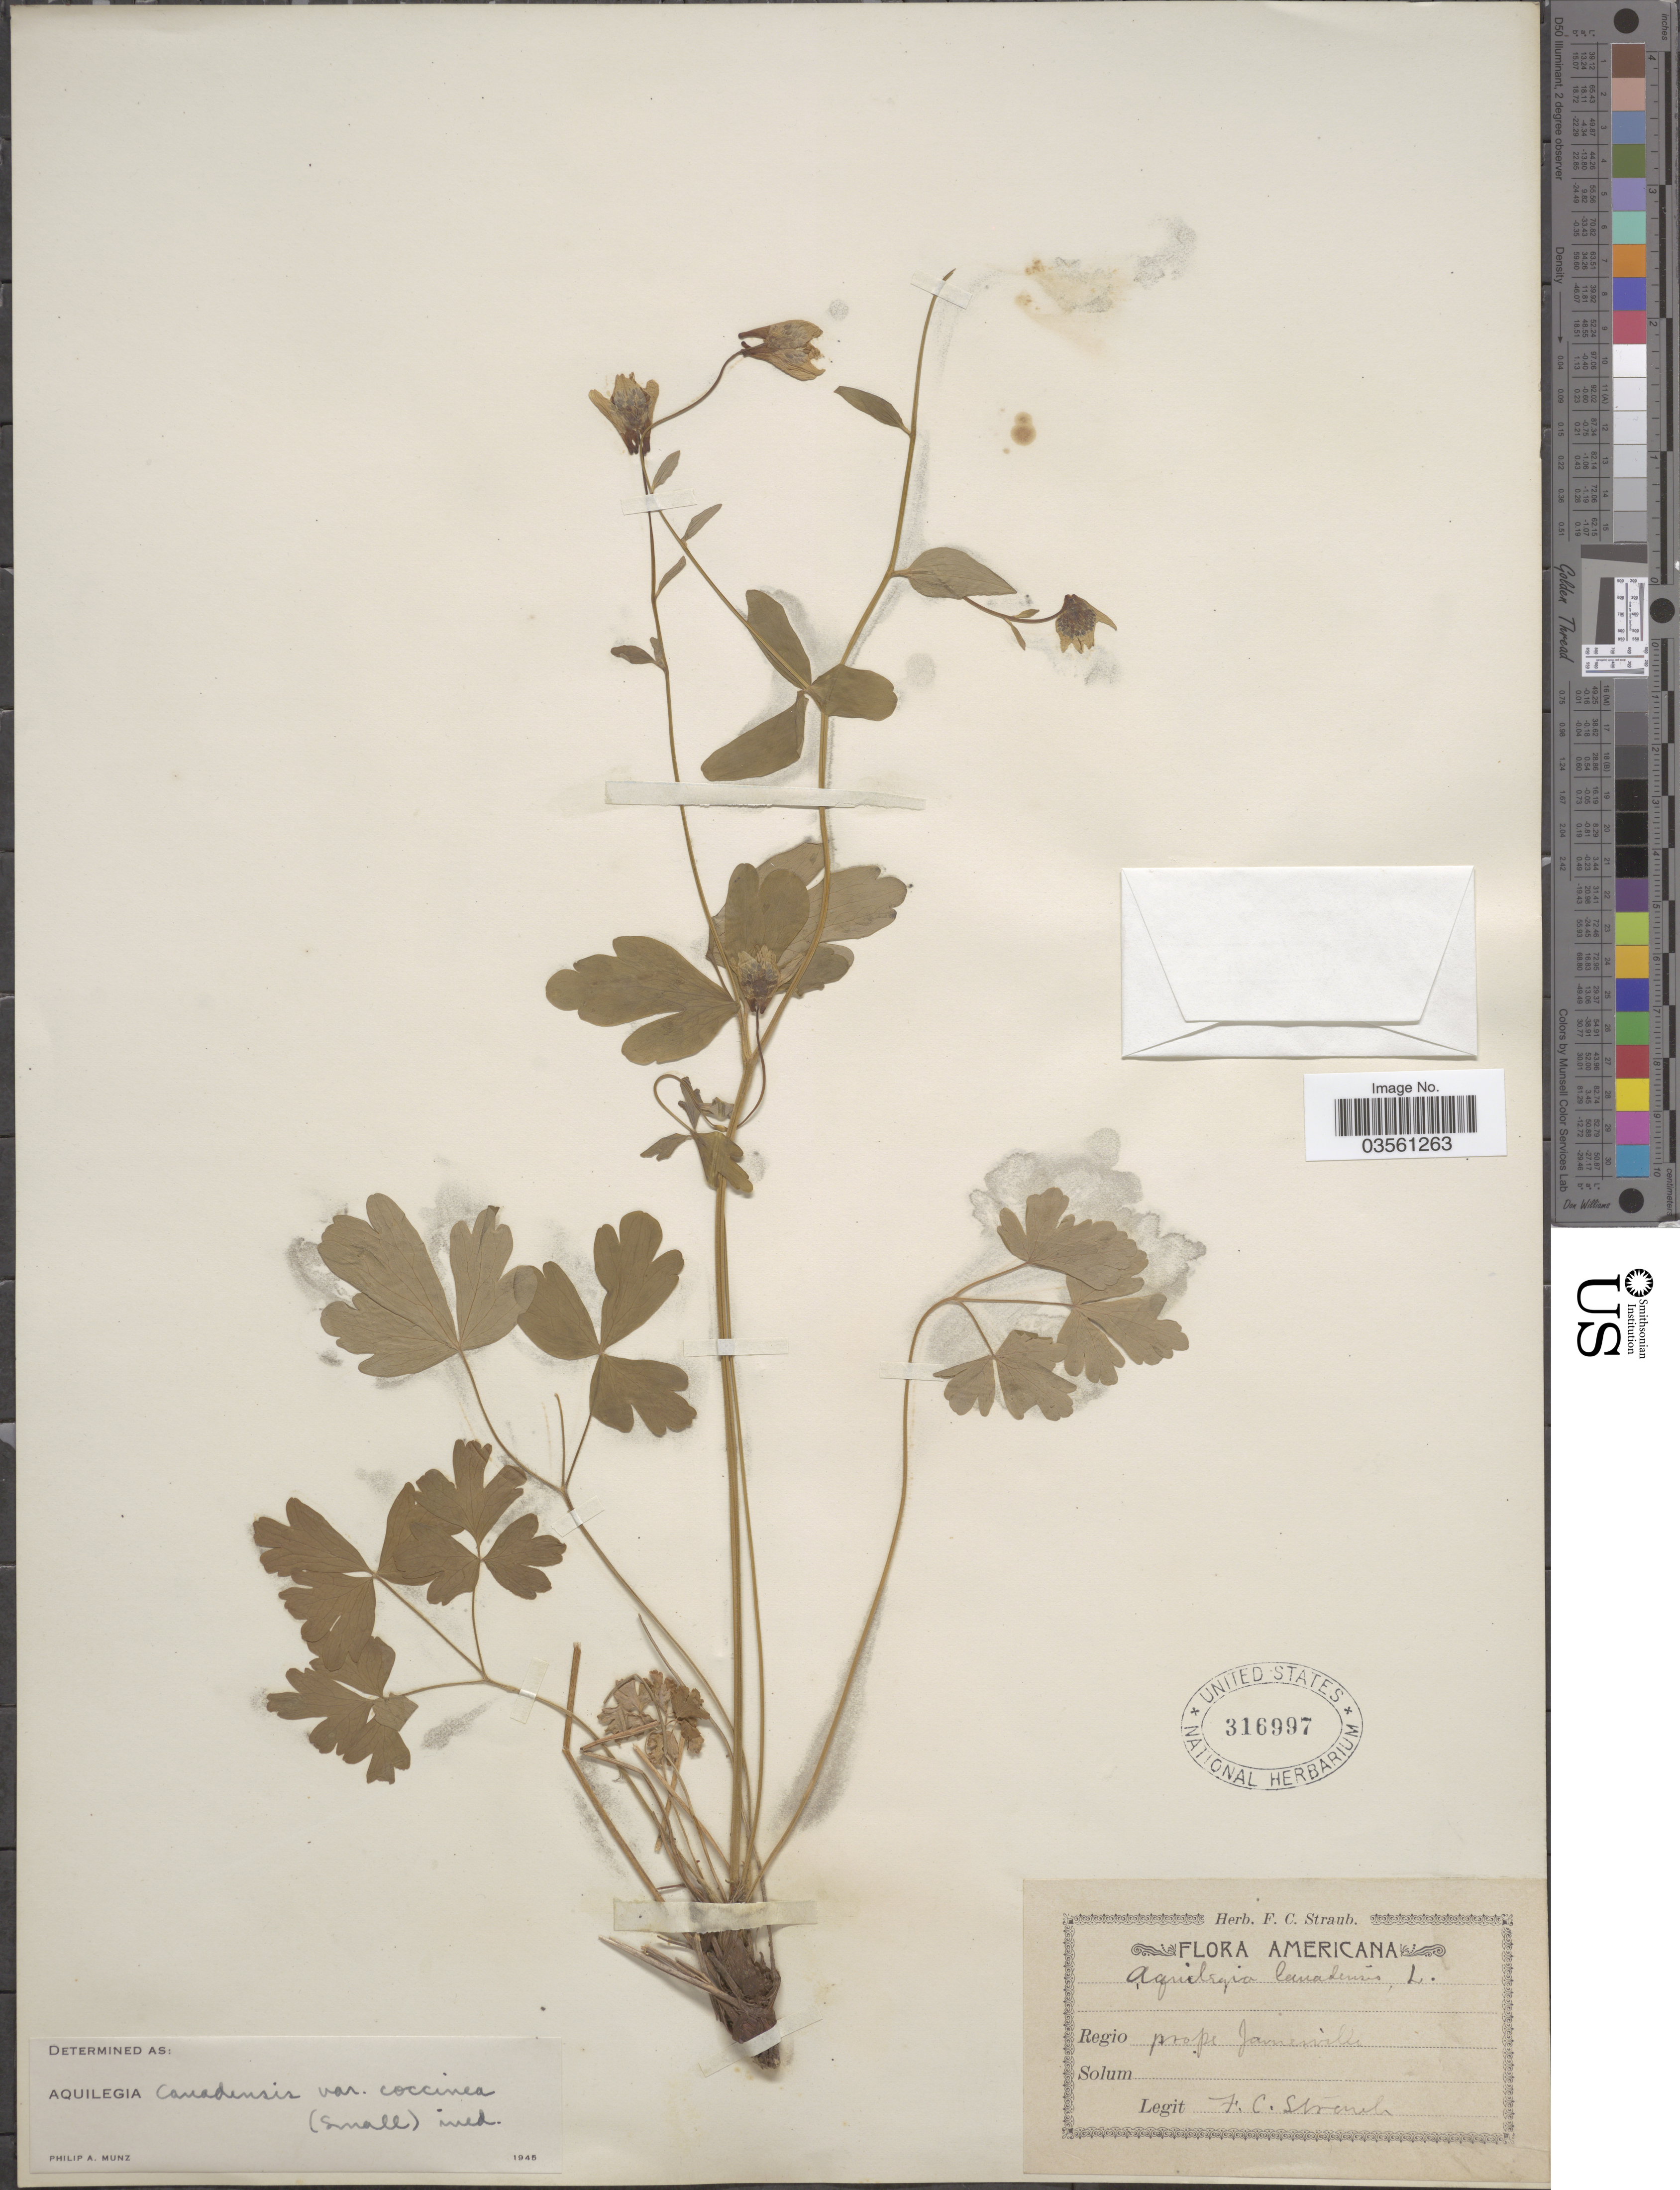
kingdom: Plantae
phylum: Tracheophyta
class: Magnoliopsida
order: Ranunculales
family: Ranunculaceae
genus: Aquilegia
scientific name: Aquilegia canadensis var. coccinea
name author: (Small) Munz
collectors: F. Straub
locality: Americana. Regio prope Jamesville.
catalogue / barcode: US 316997